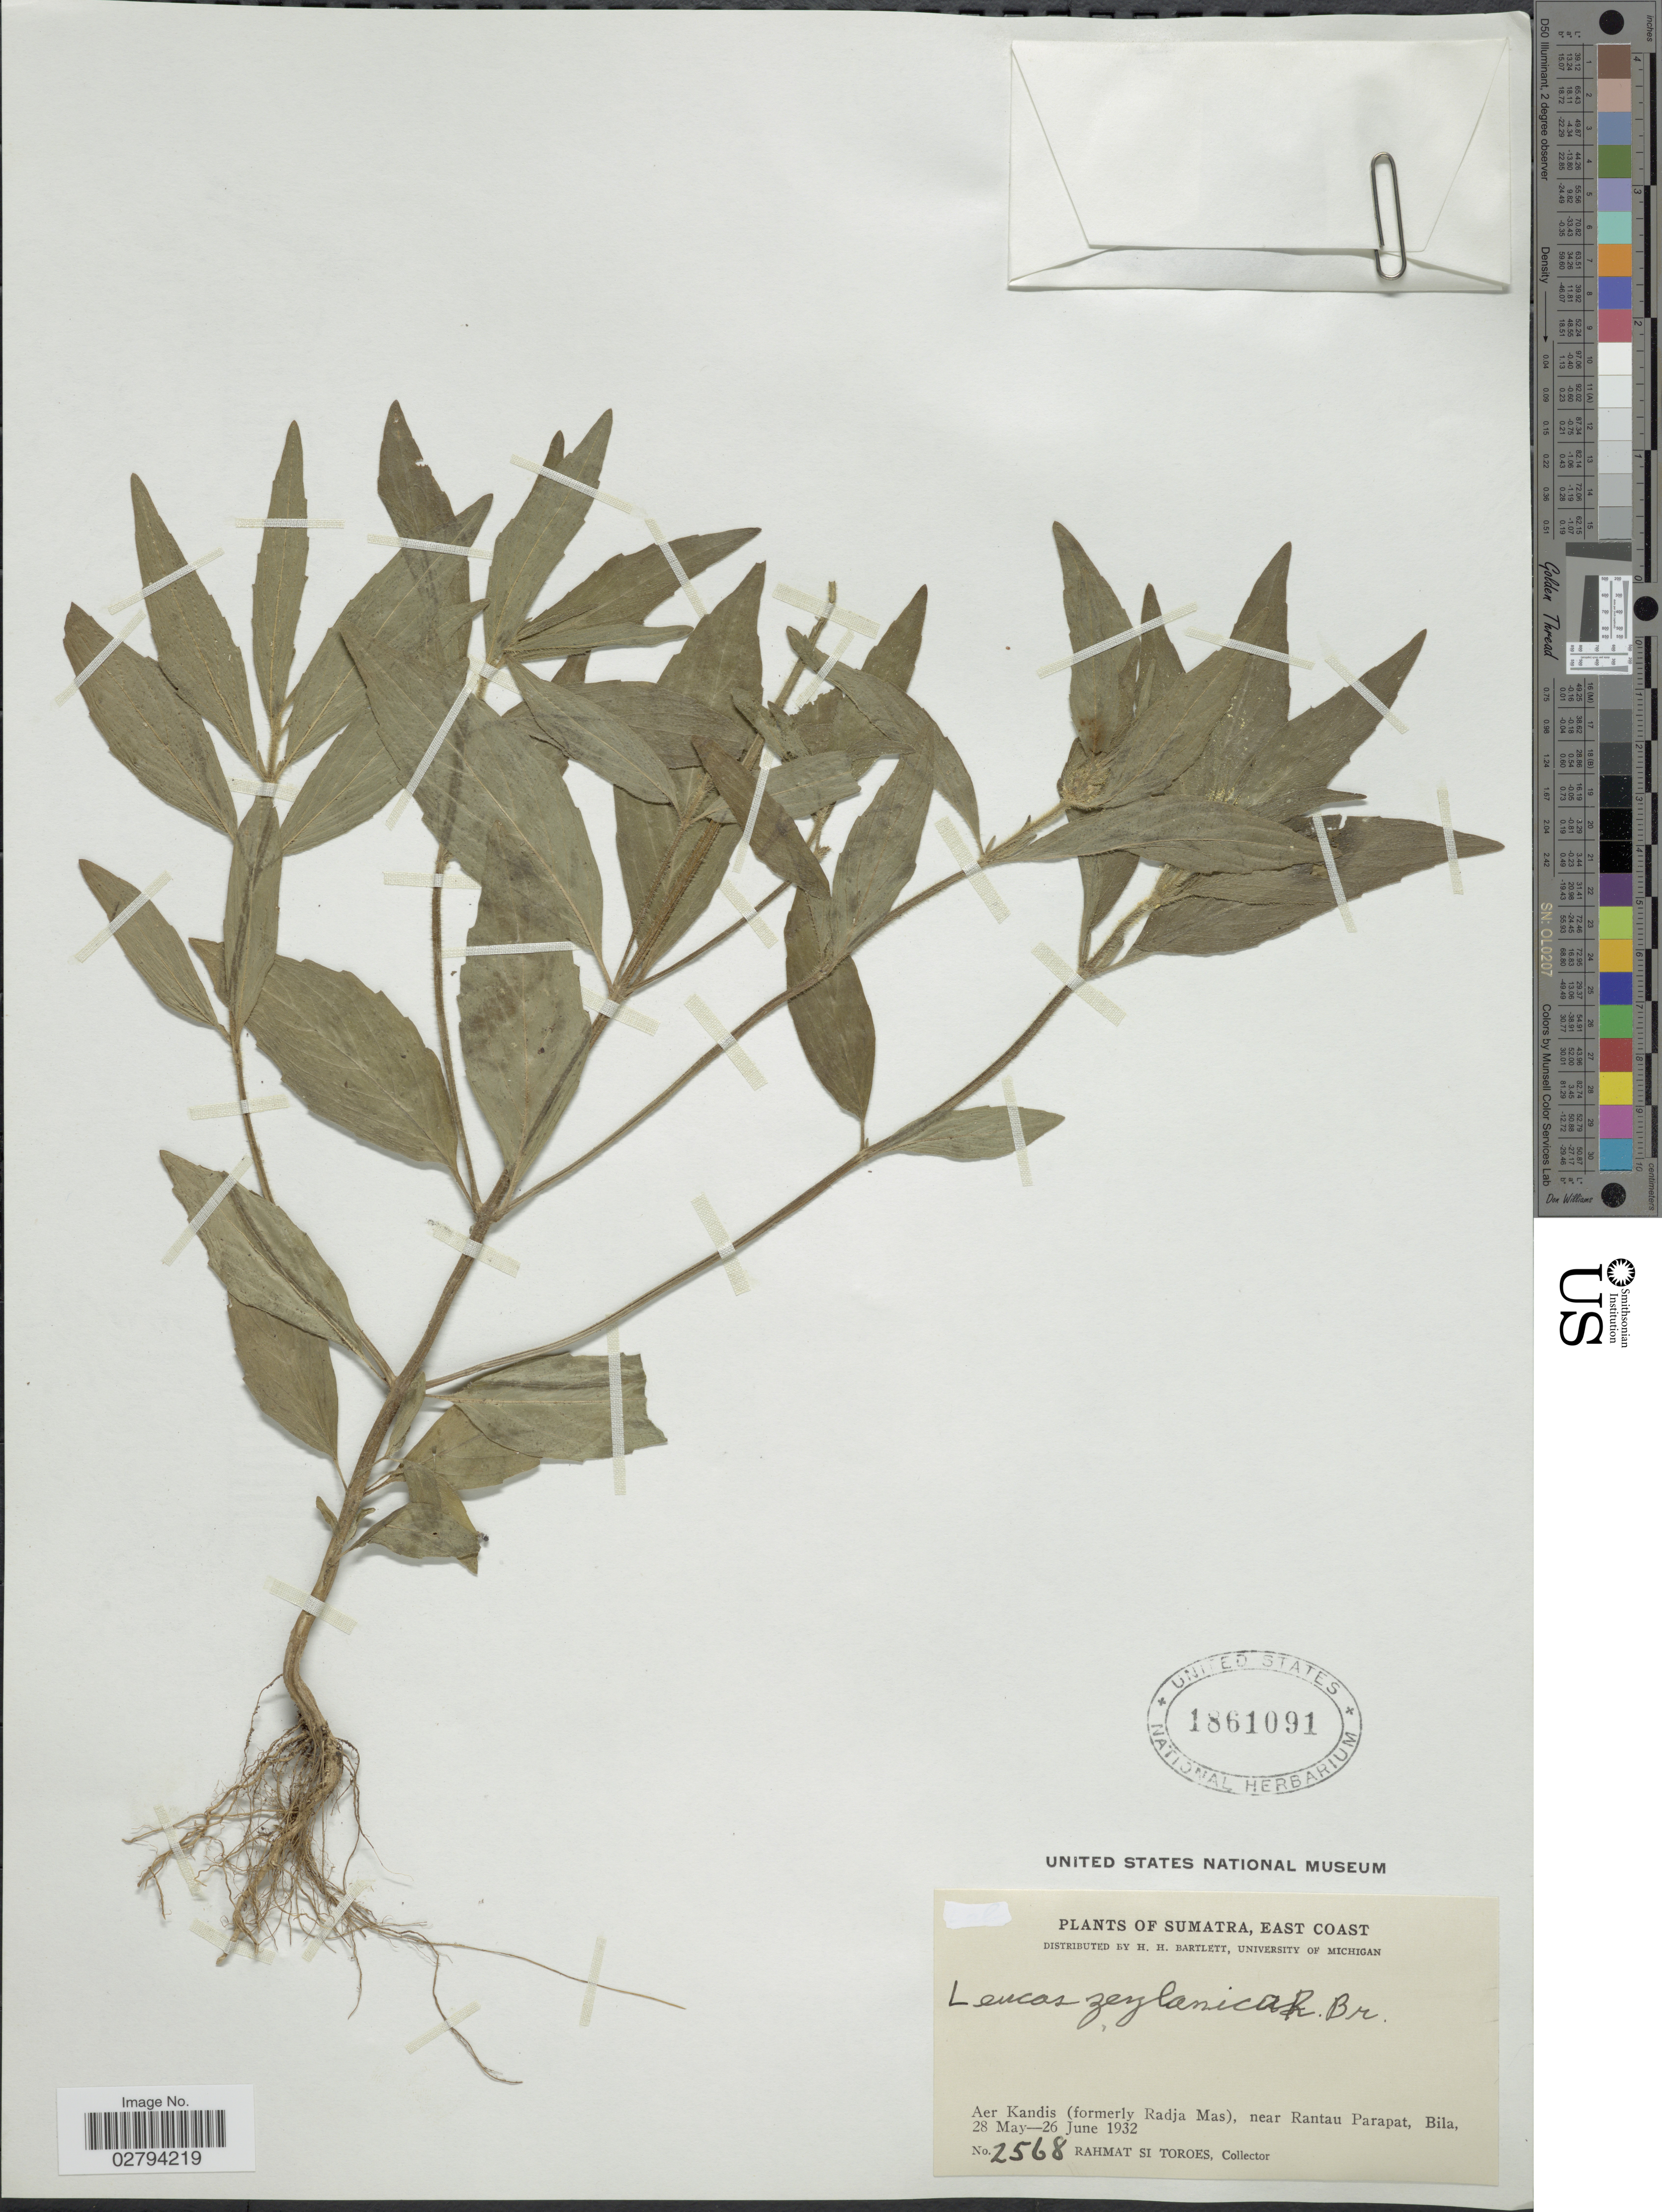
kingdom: Plantae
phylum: Tracheophyta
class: Magnoliopsida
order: Lamiales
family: Lamiaceae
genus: Leucas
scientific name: Leucas zeylanica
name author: (L.) W.T. Aiton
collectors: Rahmat Si Boeea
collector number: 2568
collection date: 1932-05-28/1932-06-26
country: Indonesia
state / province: Sumatra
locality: Sumatra, East Coast, Aer Kandis (formerly Radja Mas), near Rantau Parapat, Bila.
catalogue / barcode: US 1861091